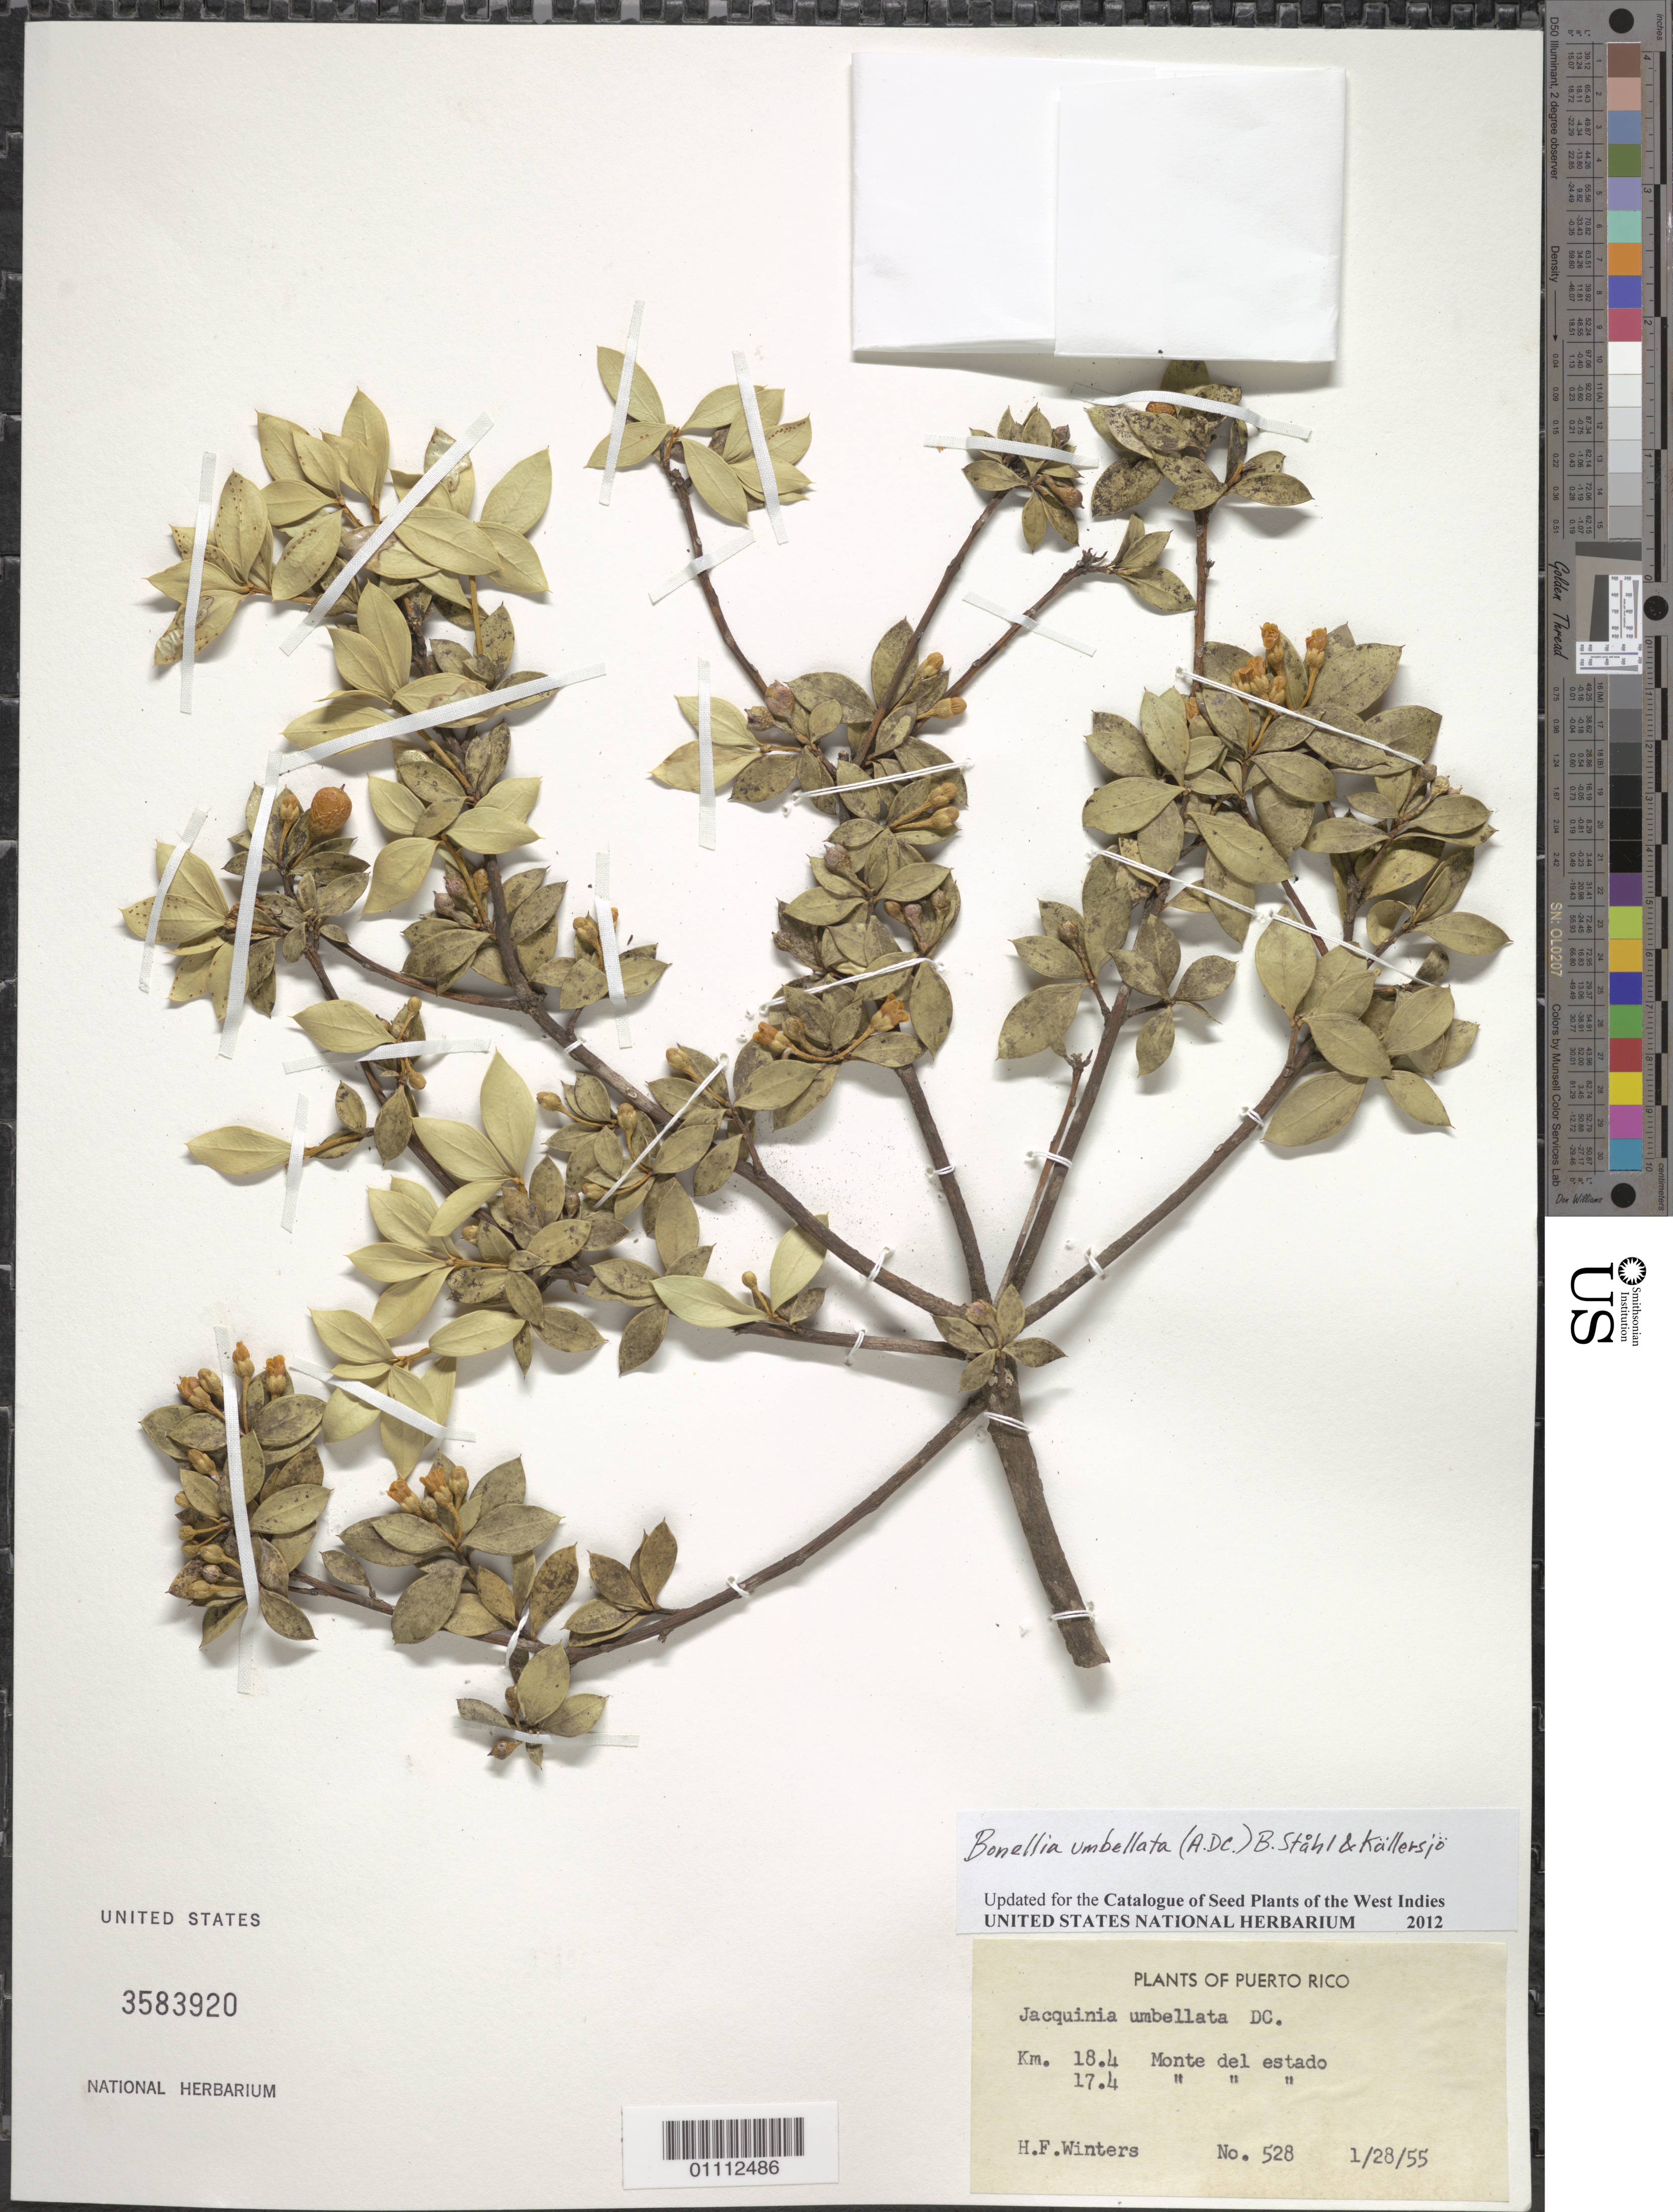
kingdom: Plantae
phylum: Tracheophyta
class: Magnoliopsida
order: Ericales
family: Primulaceae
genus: Bonellia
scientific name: Bonellia umbellata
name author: (A. DC.) B. Ståhl & Källersjö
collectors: H. Winters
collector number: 528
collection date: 1955-01-28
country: Puerto Rico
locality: Monte del Estado, km 18.4; Monte del Estado km 17.4.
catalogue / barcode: US 3583920